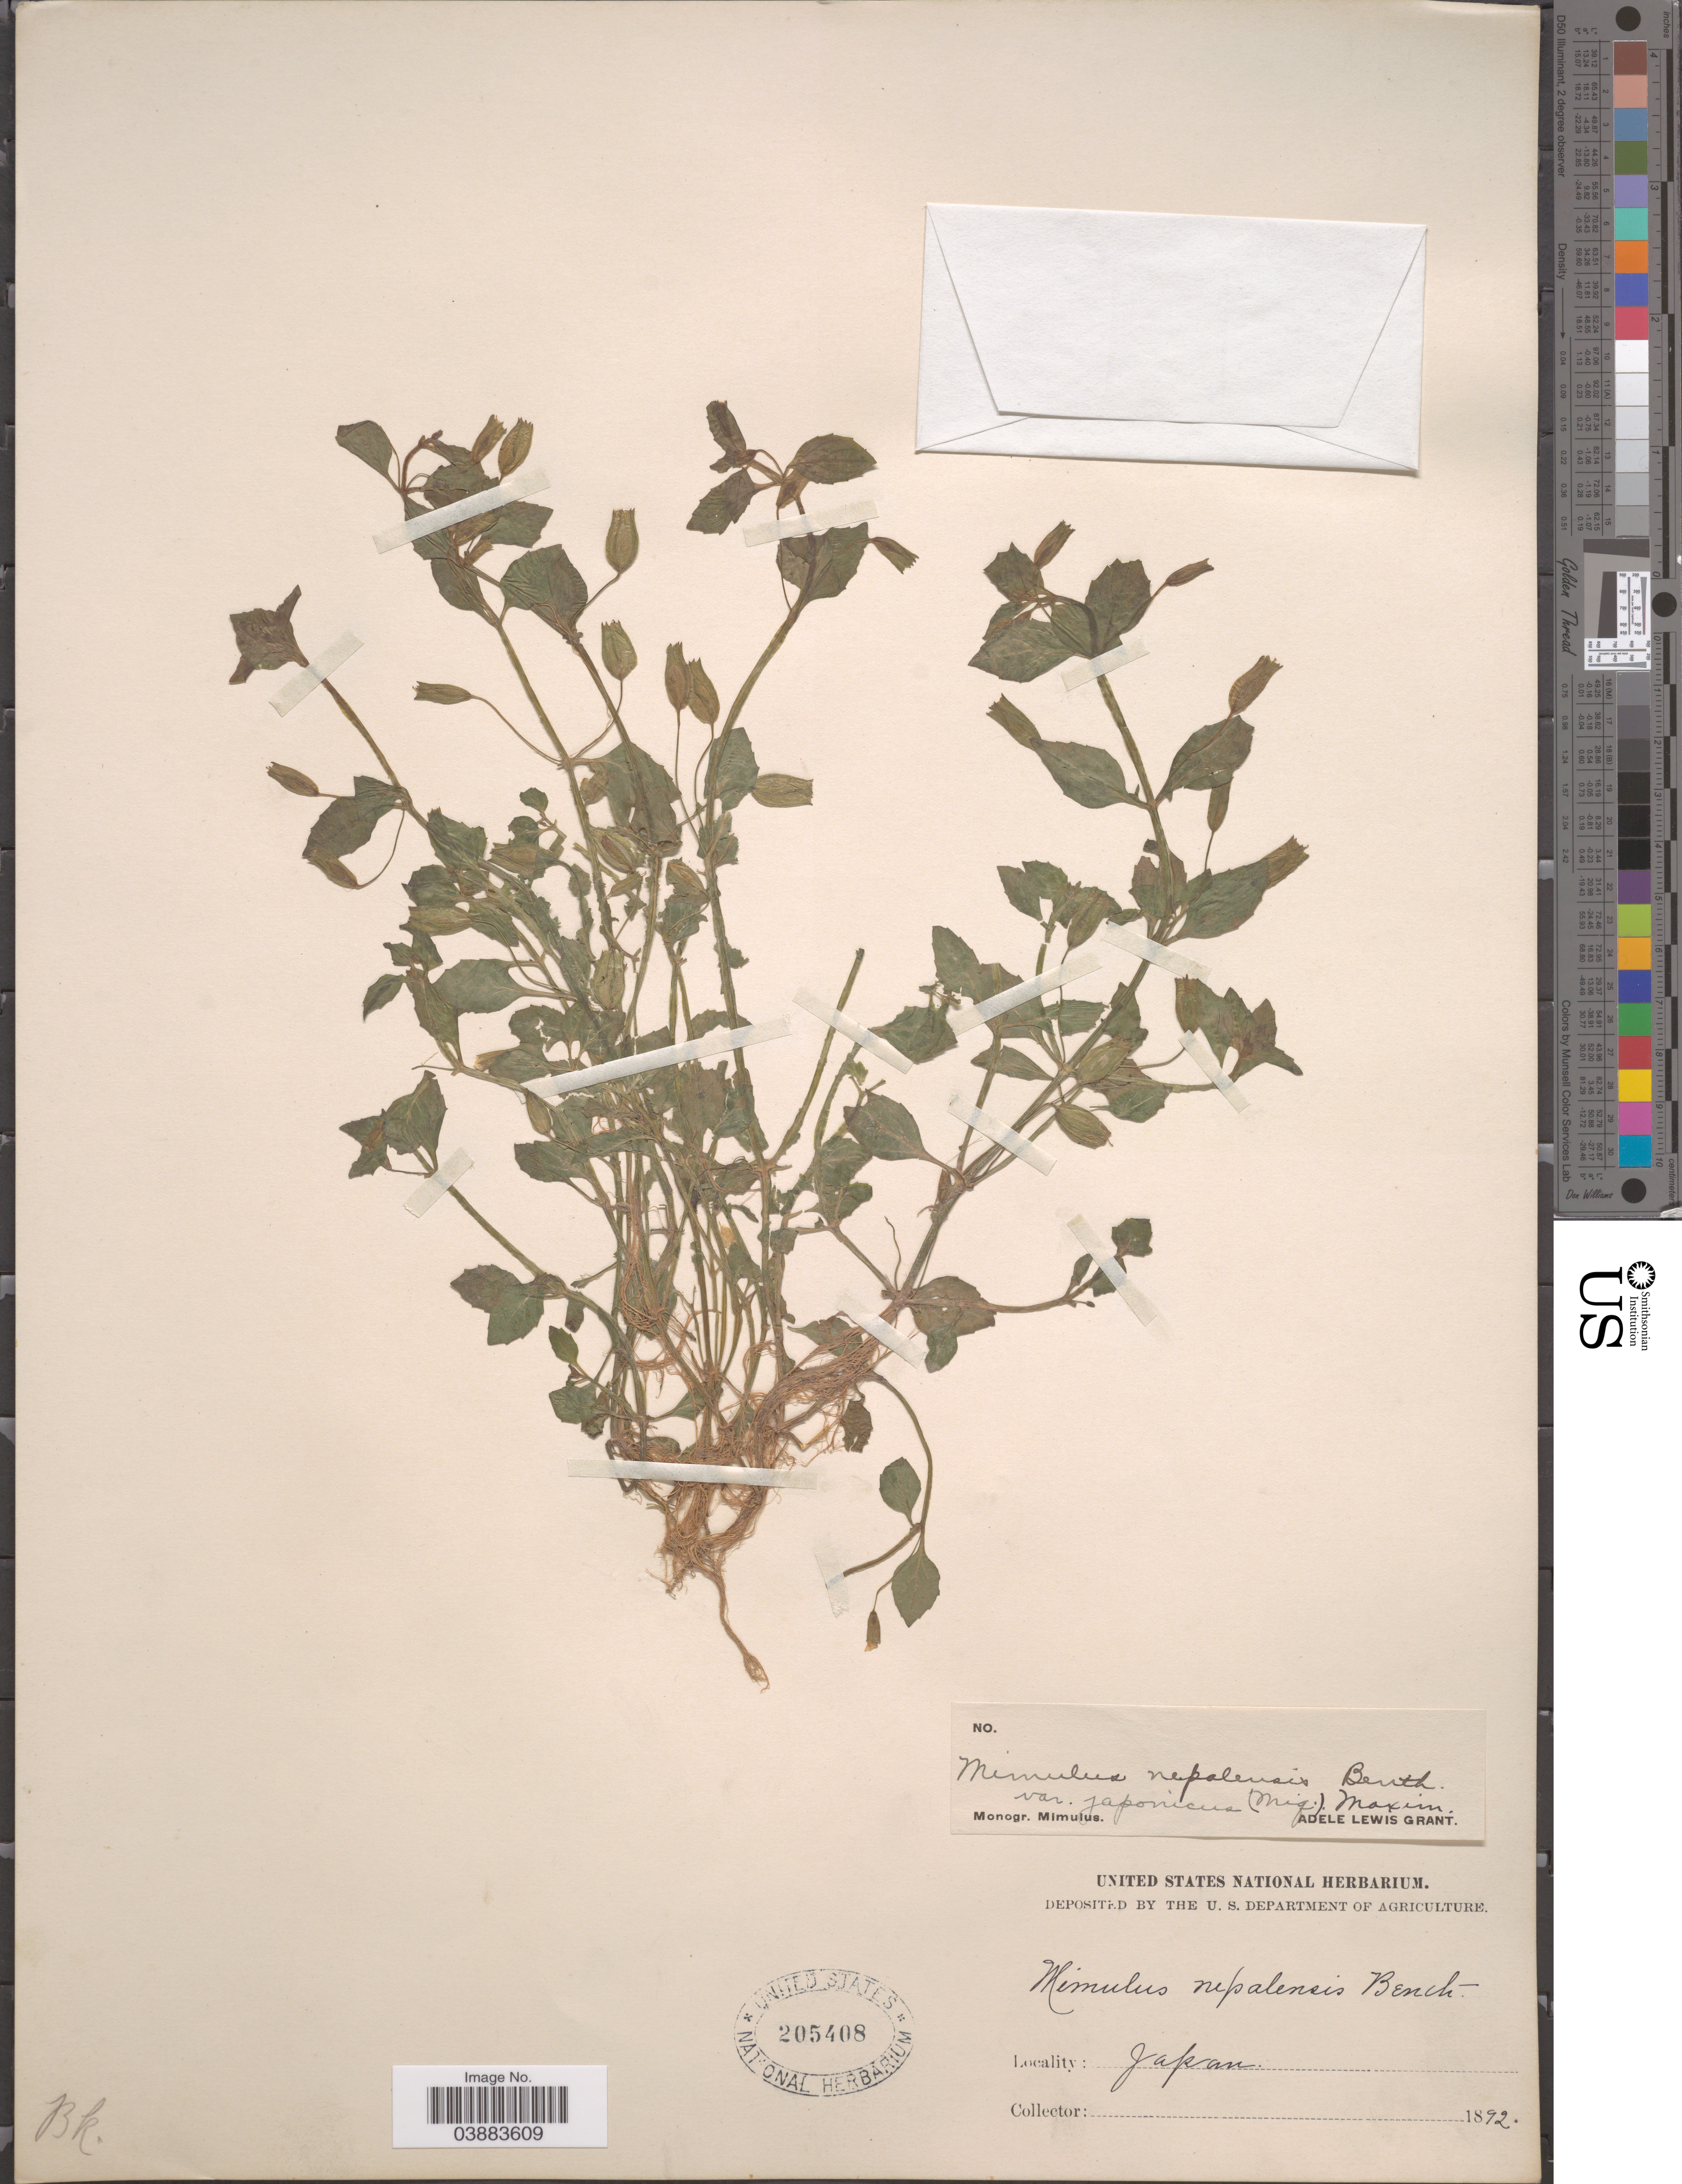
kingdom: Plantae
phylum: Tracheophyta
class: Magnoliopsida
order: Lamiales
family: Phrymaceae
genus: Mimulus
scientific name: Mimulus tenellus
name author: Bunge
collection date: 1892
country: Japan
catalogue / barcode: US 205408